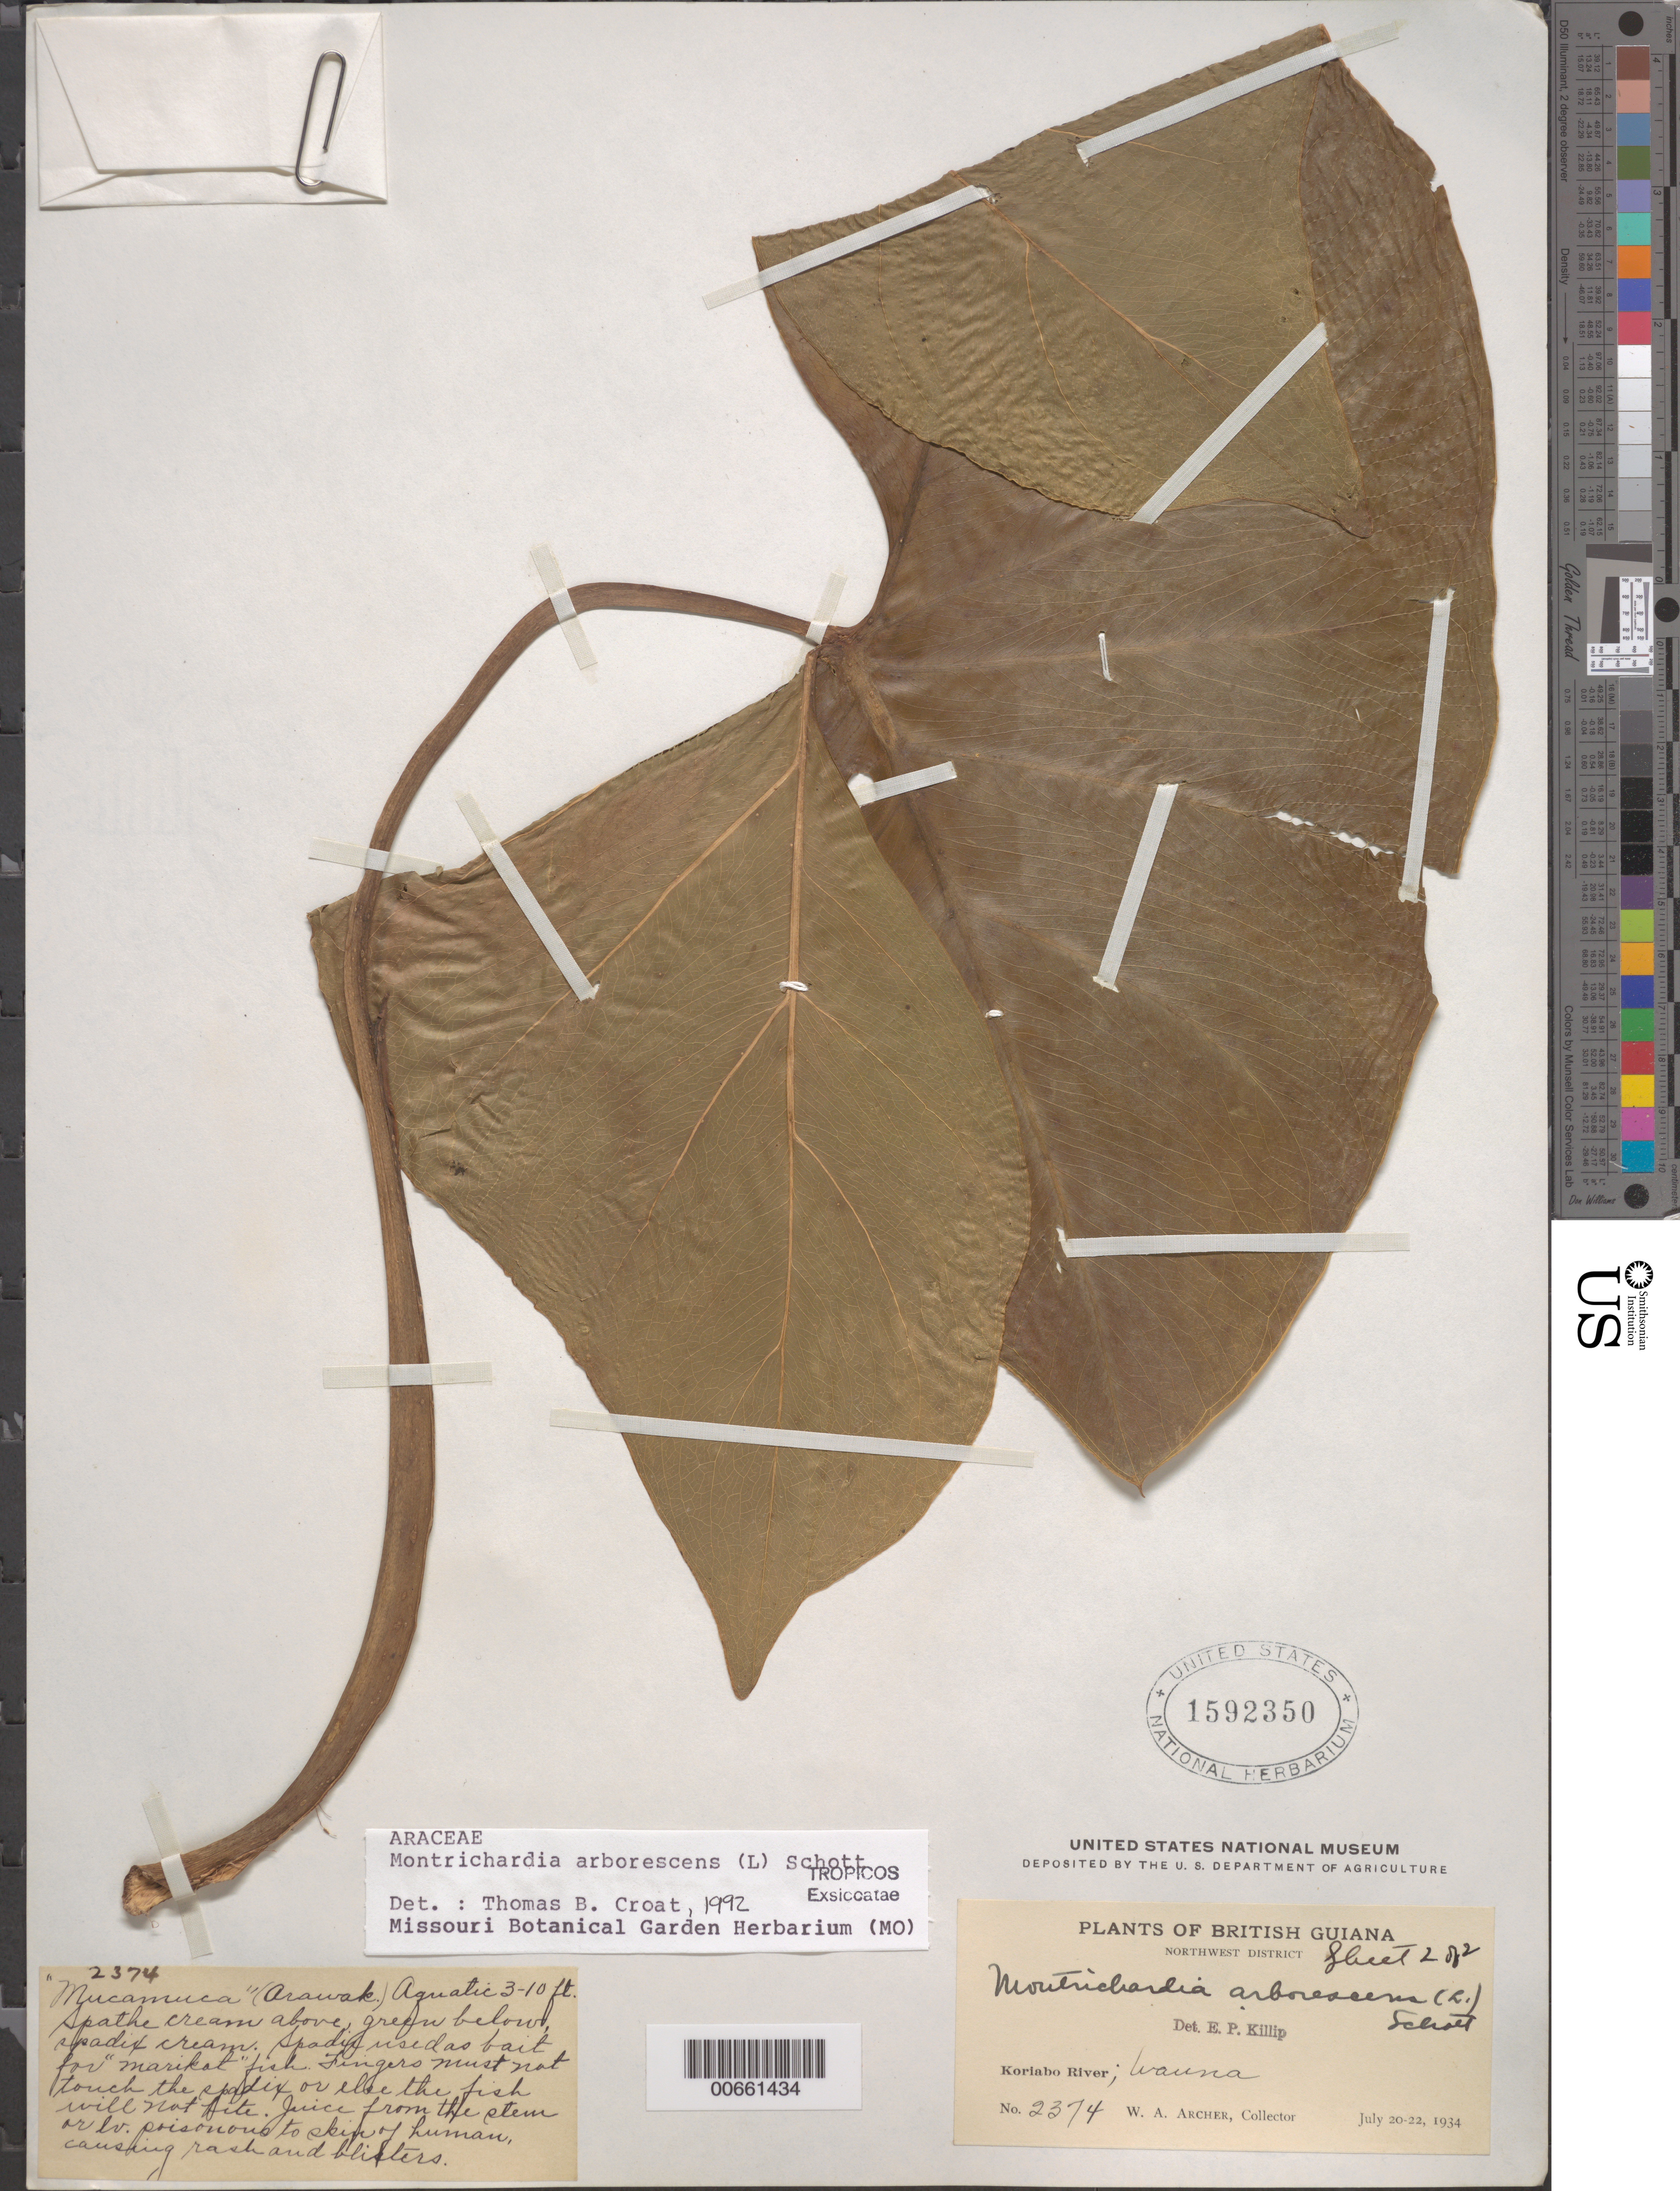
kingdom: Plantae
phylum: Tracheophyta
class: Liliopsida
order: Alismatales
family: Araceae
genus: Montrichardia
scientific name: Montrichardia arborea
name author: (Kunth) Schott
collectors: W. Archer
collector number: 2374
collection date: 1934-07-20/1934-07-22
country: Guyana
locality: British Guiana. Northwest District. Koriabo River; Wauna.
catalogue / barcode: US 1592350